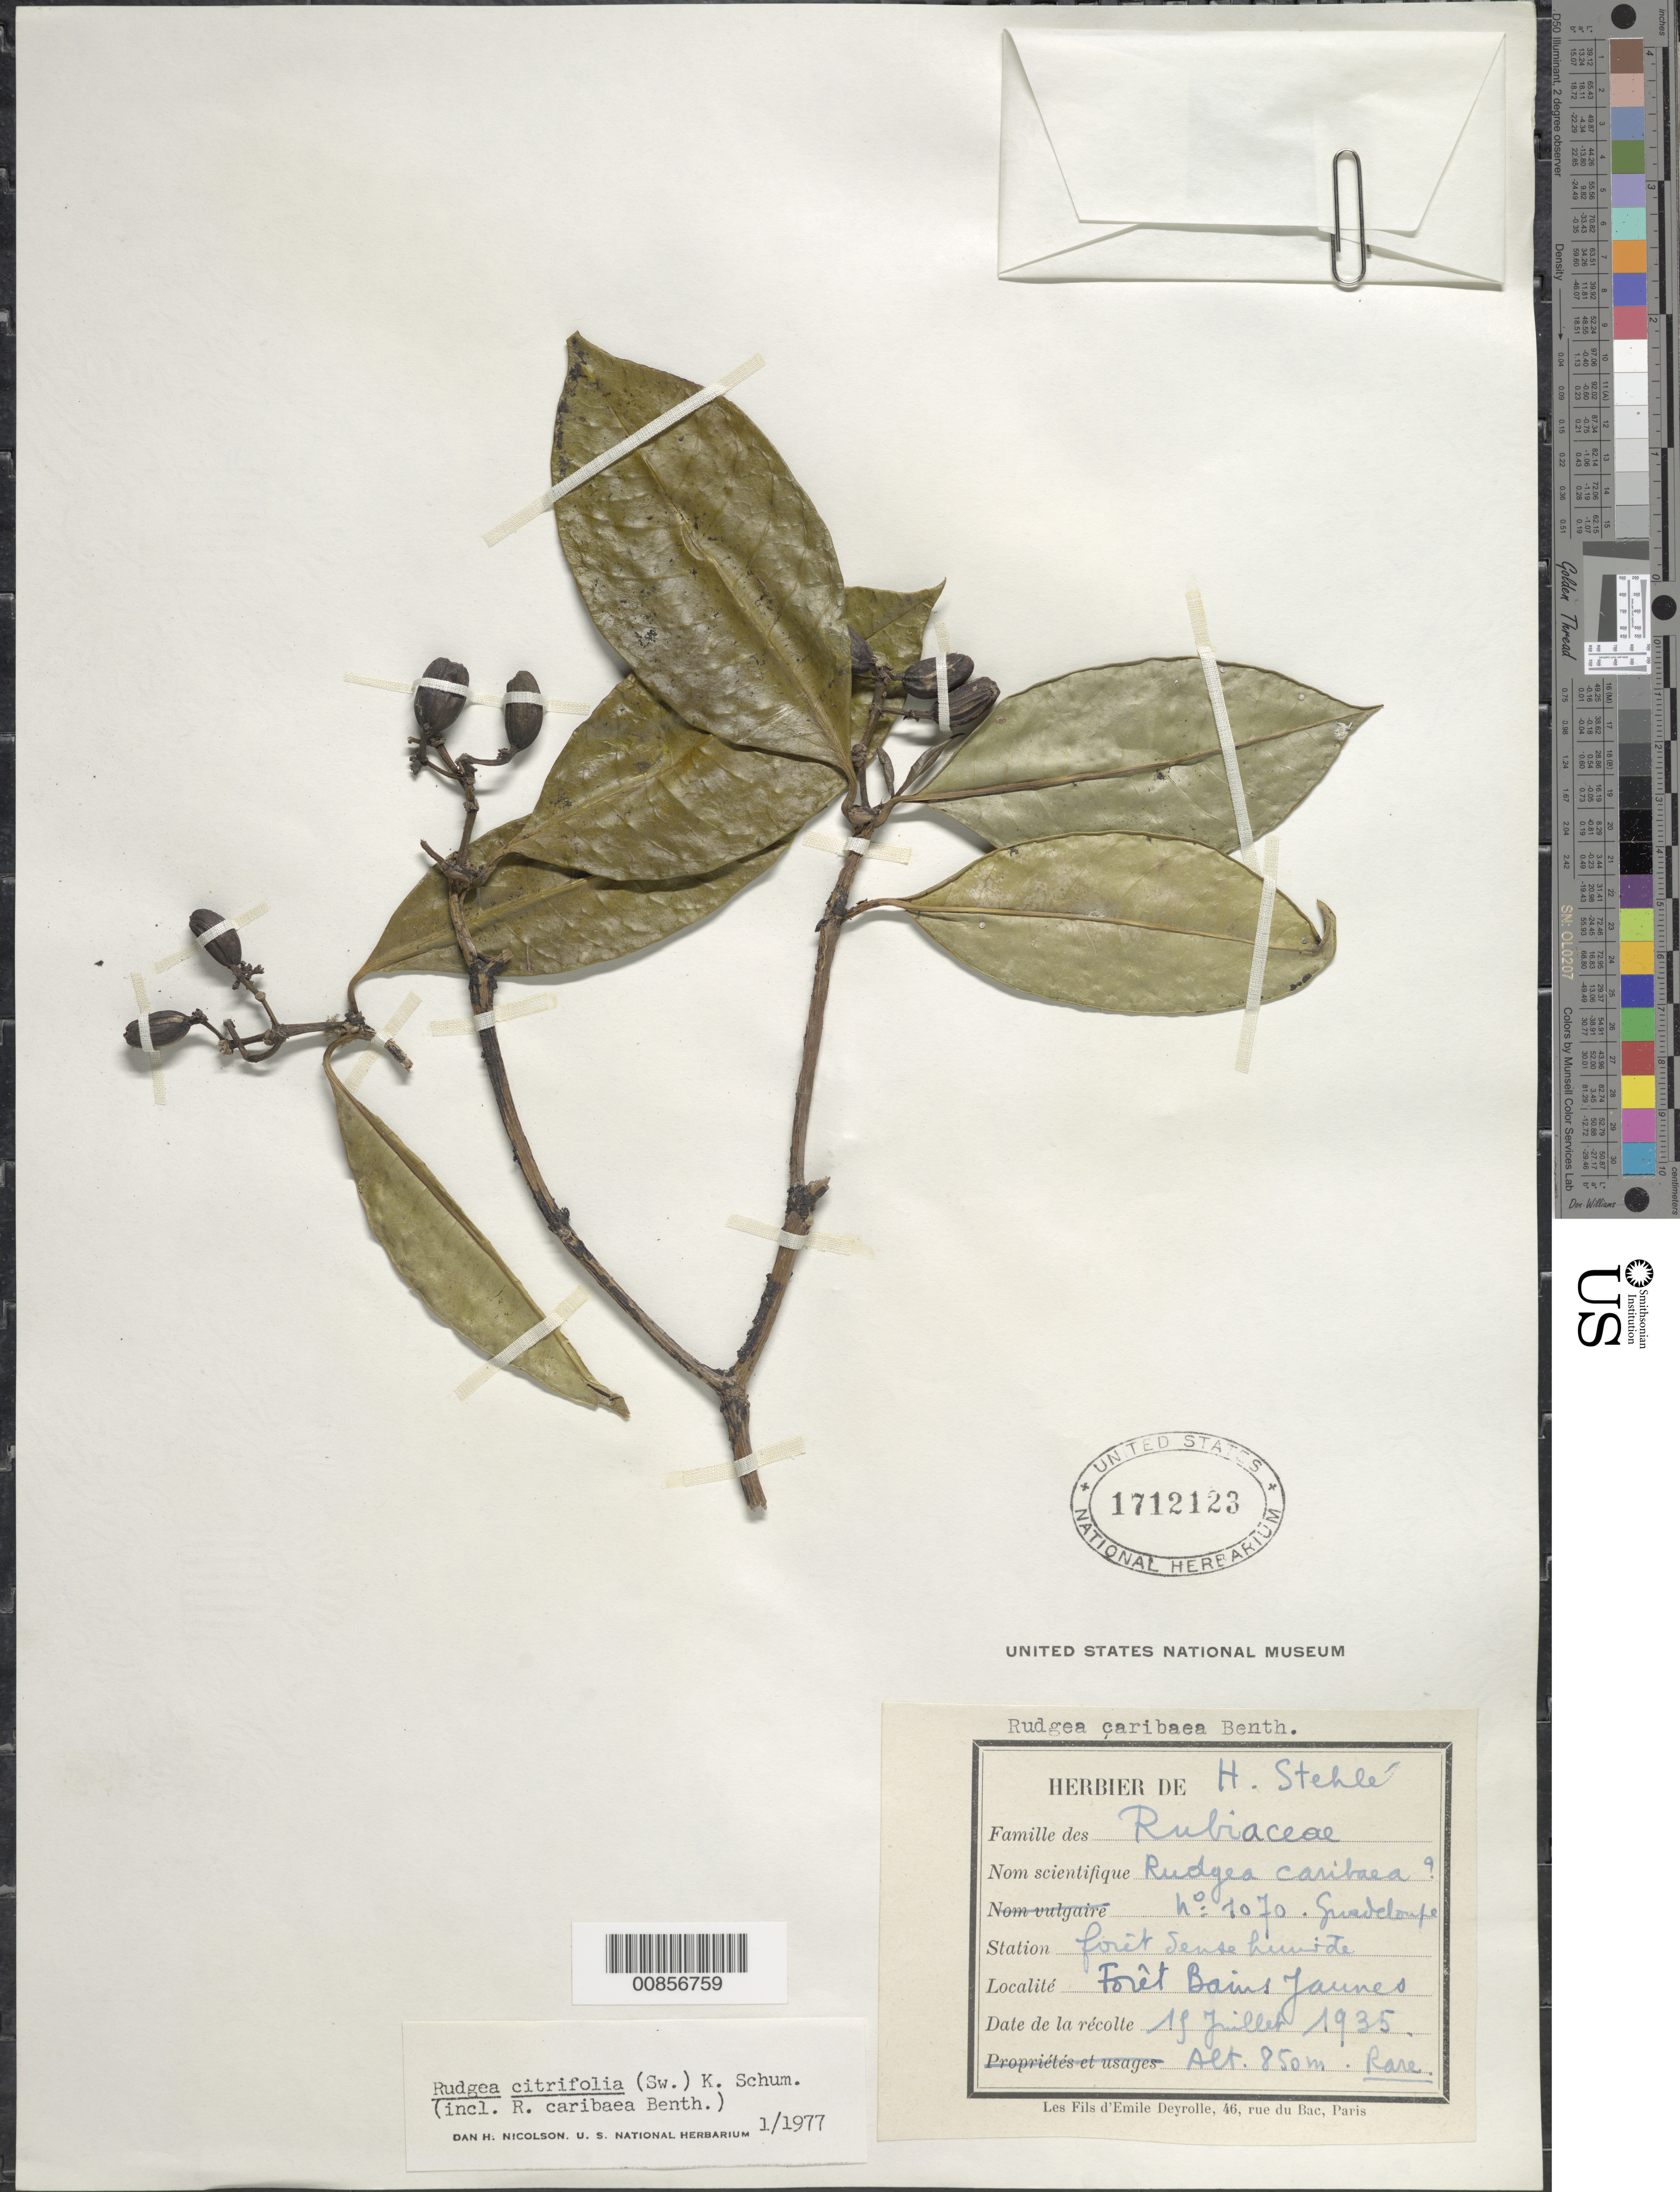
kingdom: Plantae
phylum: Tracheophyta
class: Magnoliopsida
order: Gentianales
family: Rubiaceae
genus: Rudgea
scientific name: Rudgea citrifolia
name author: (Sw.) K. Schum.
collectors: H. Stehlé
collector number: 1070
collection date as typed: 18 Jul 1935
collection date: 1935-07-18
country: Guadeloupe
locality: Forêt Bains Jaunes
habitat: Forêt sense humide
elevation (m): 850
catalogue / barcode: US 1712123